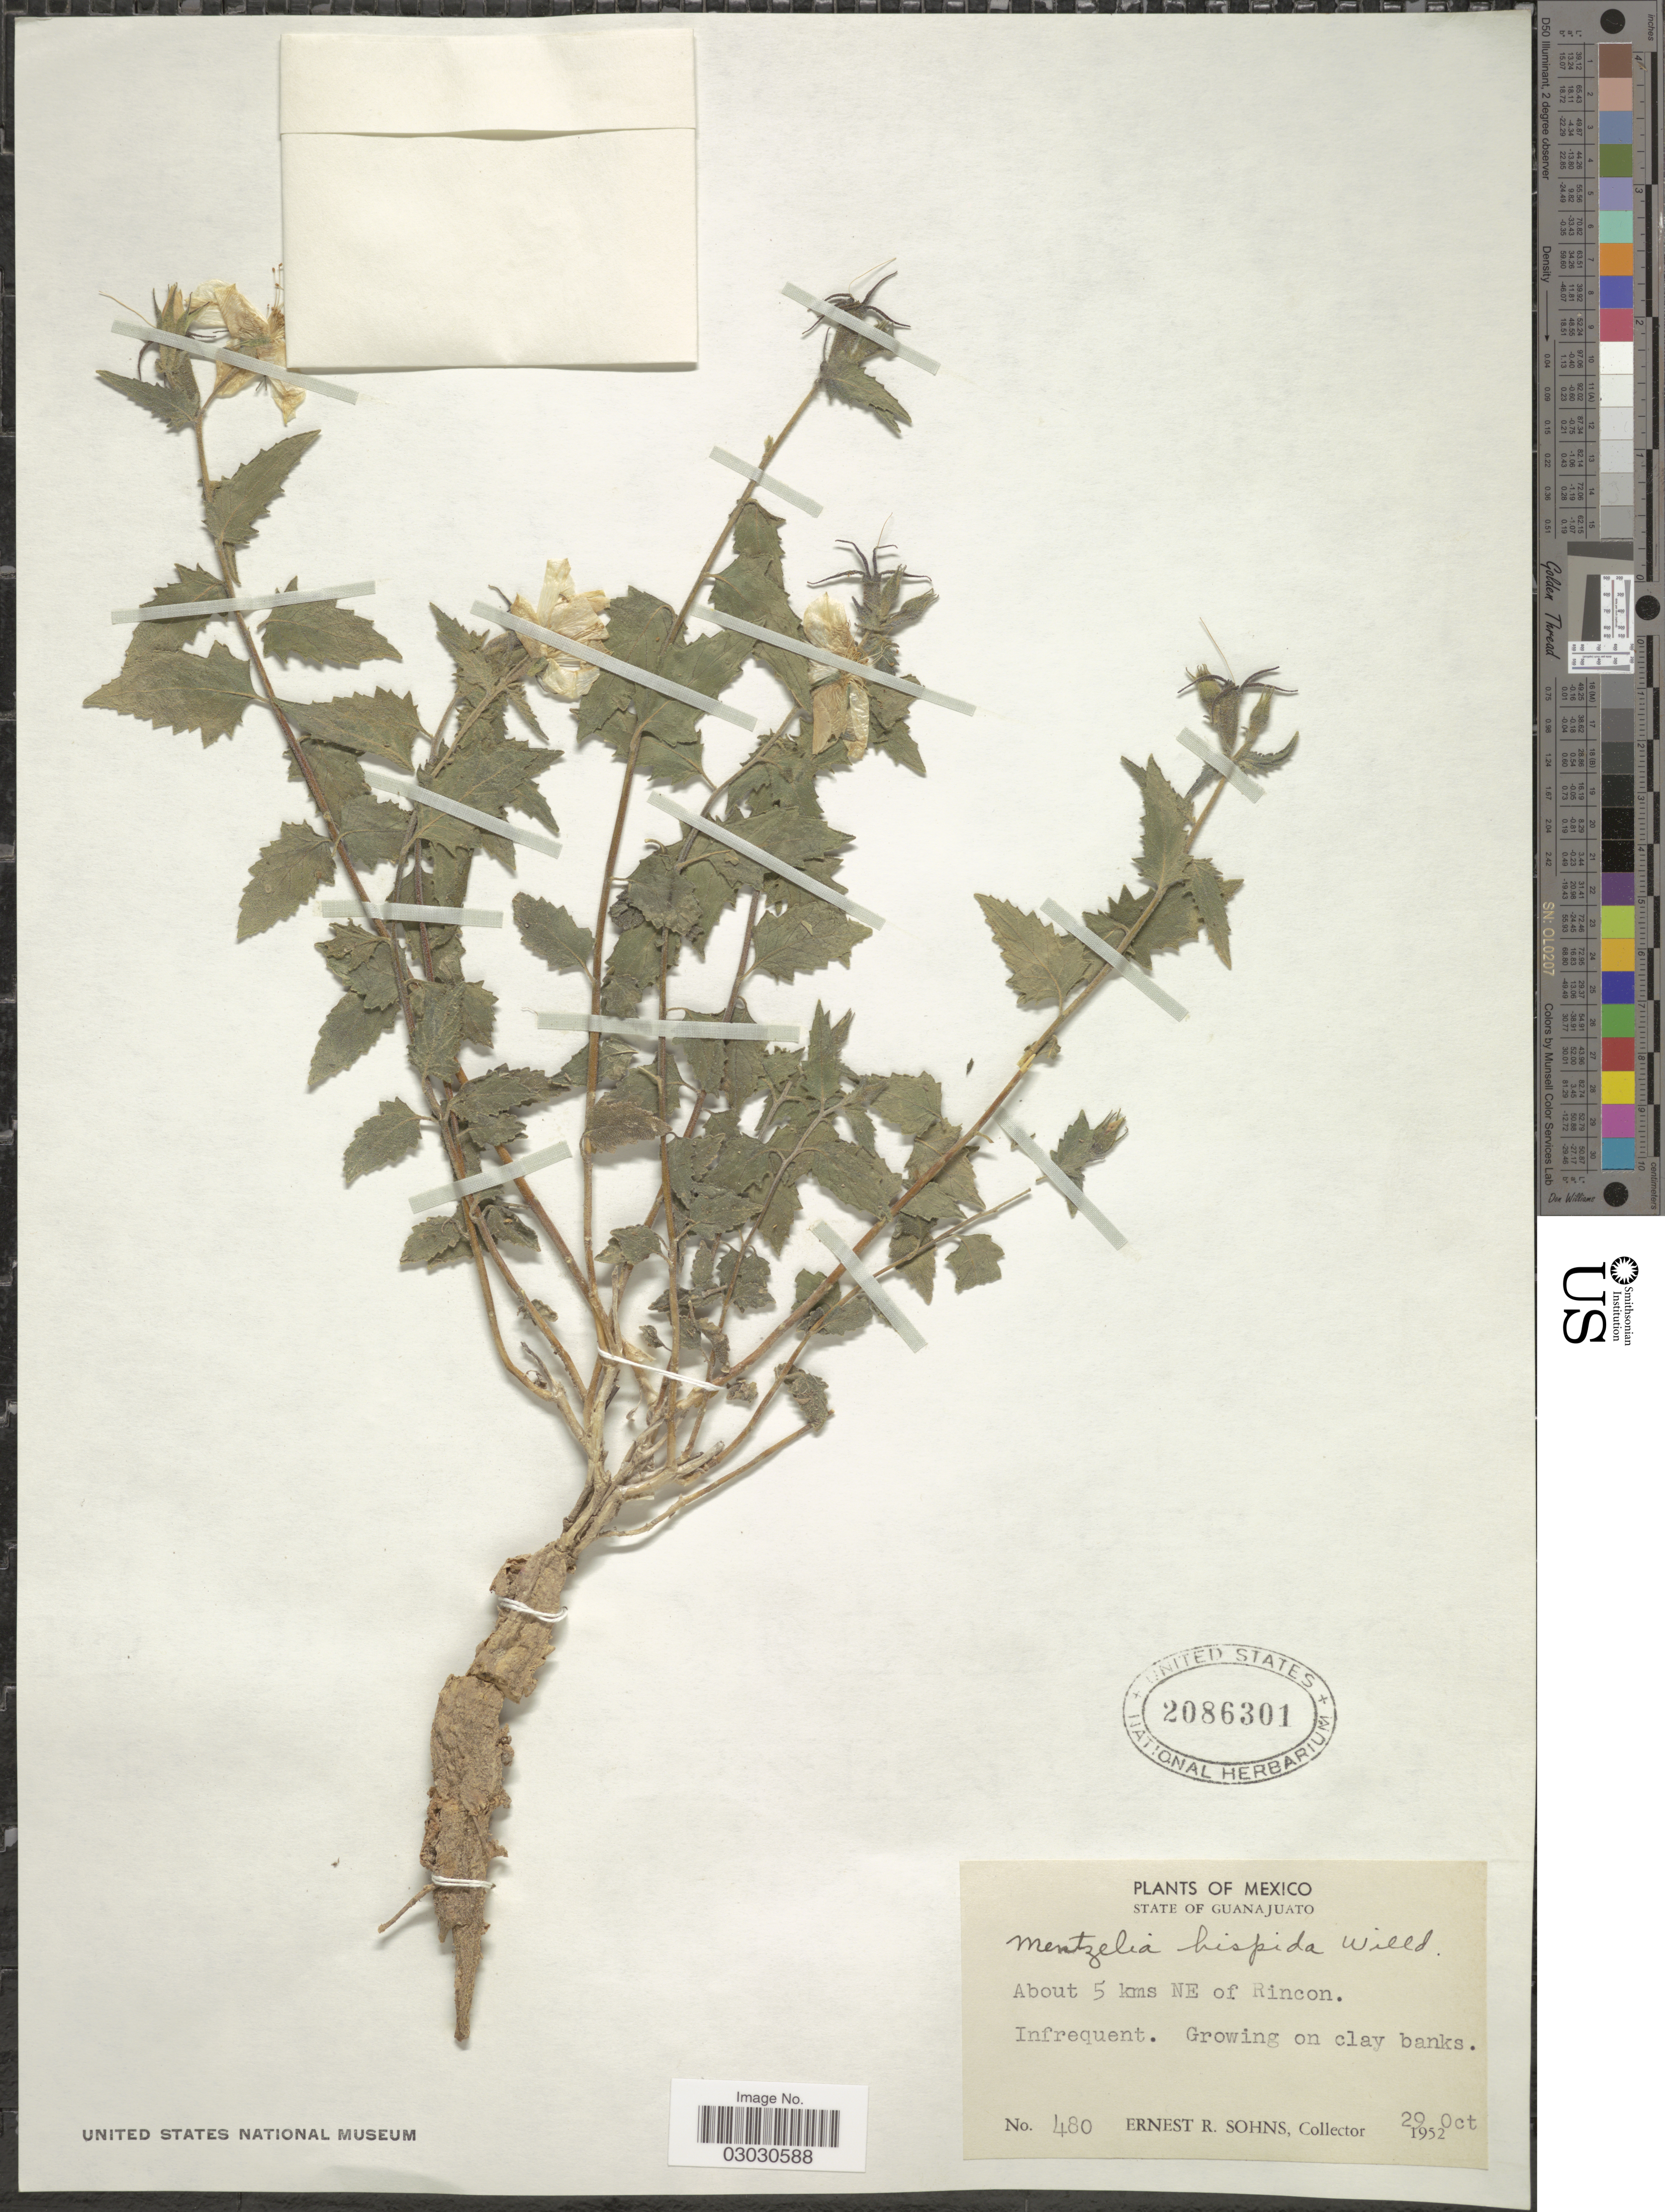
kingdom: Plantae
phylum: Tracheophyta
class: Magnoliopsida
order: Cornales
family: Loasaceae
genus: Mentzelia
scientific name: Mentzelia hispida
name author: Willd.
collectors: E. R. Sohns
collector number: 480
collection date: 1952-10-29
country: Mexico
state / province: Guanajuato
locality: State of Guanajuato. About 5 kms NE of Rincon.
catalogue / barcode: US 2086301